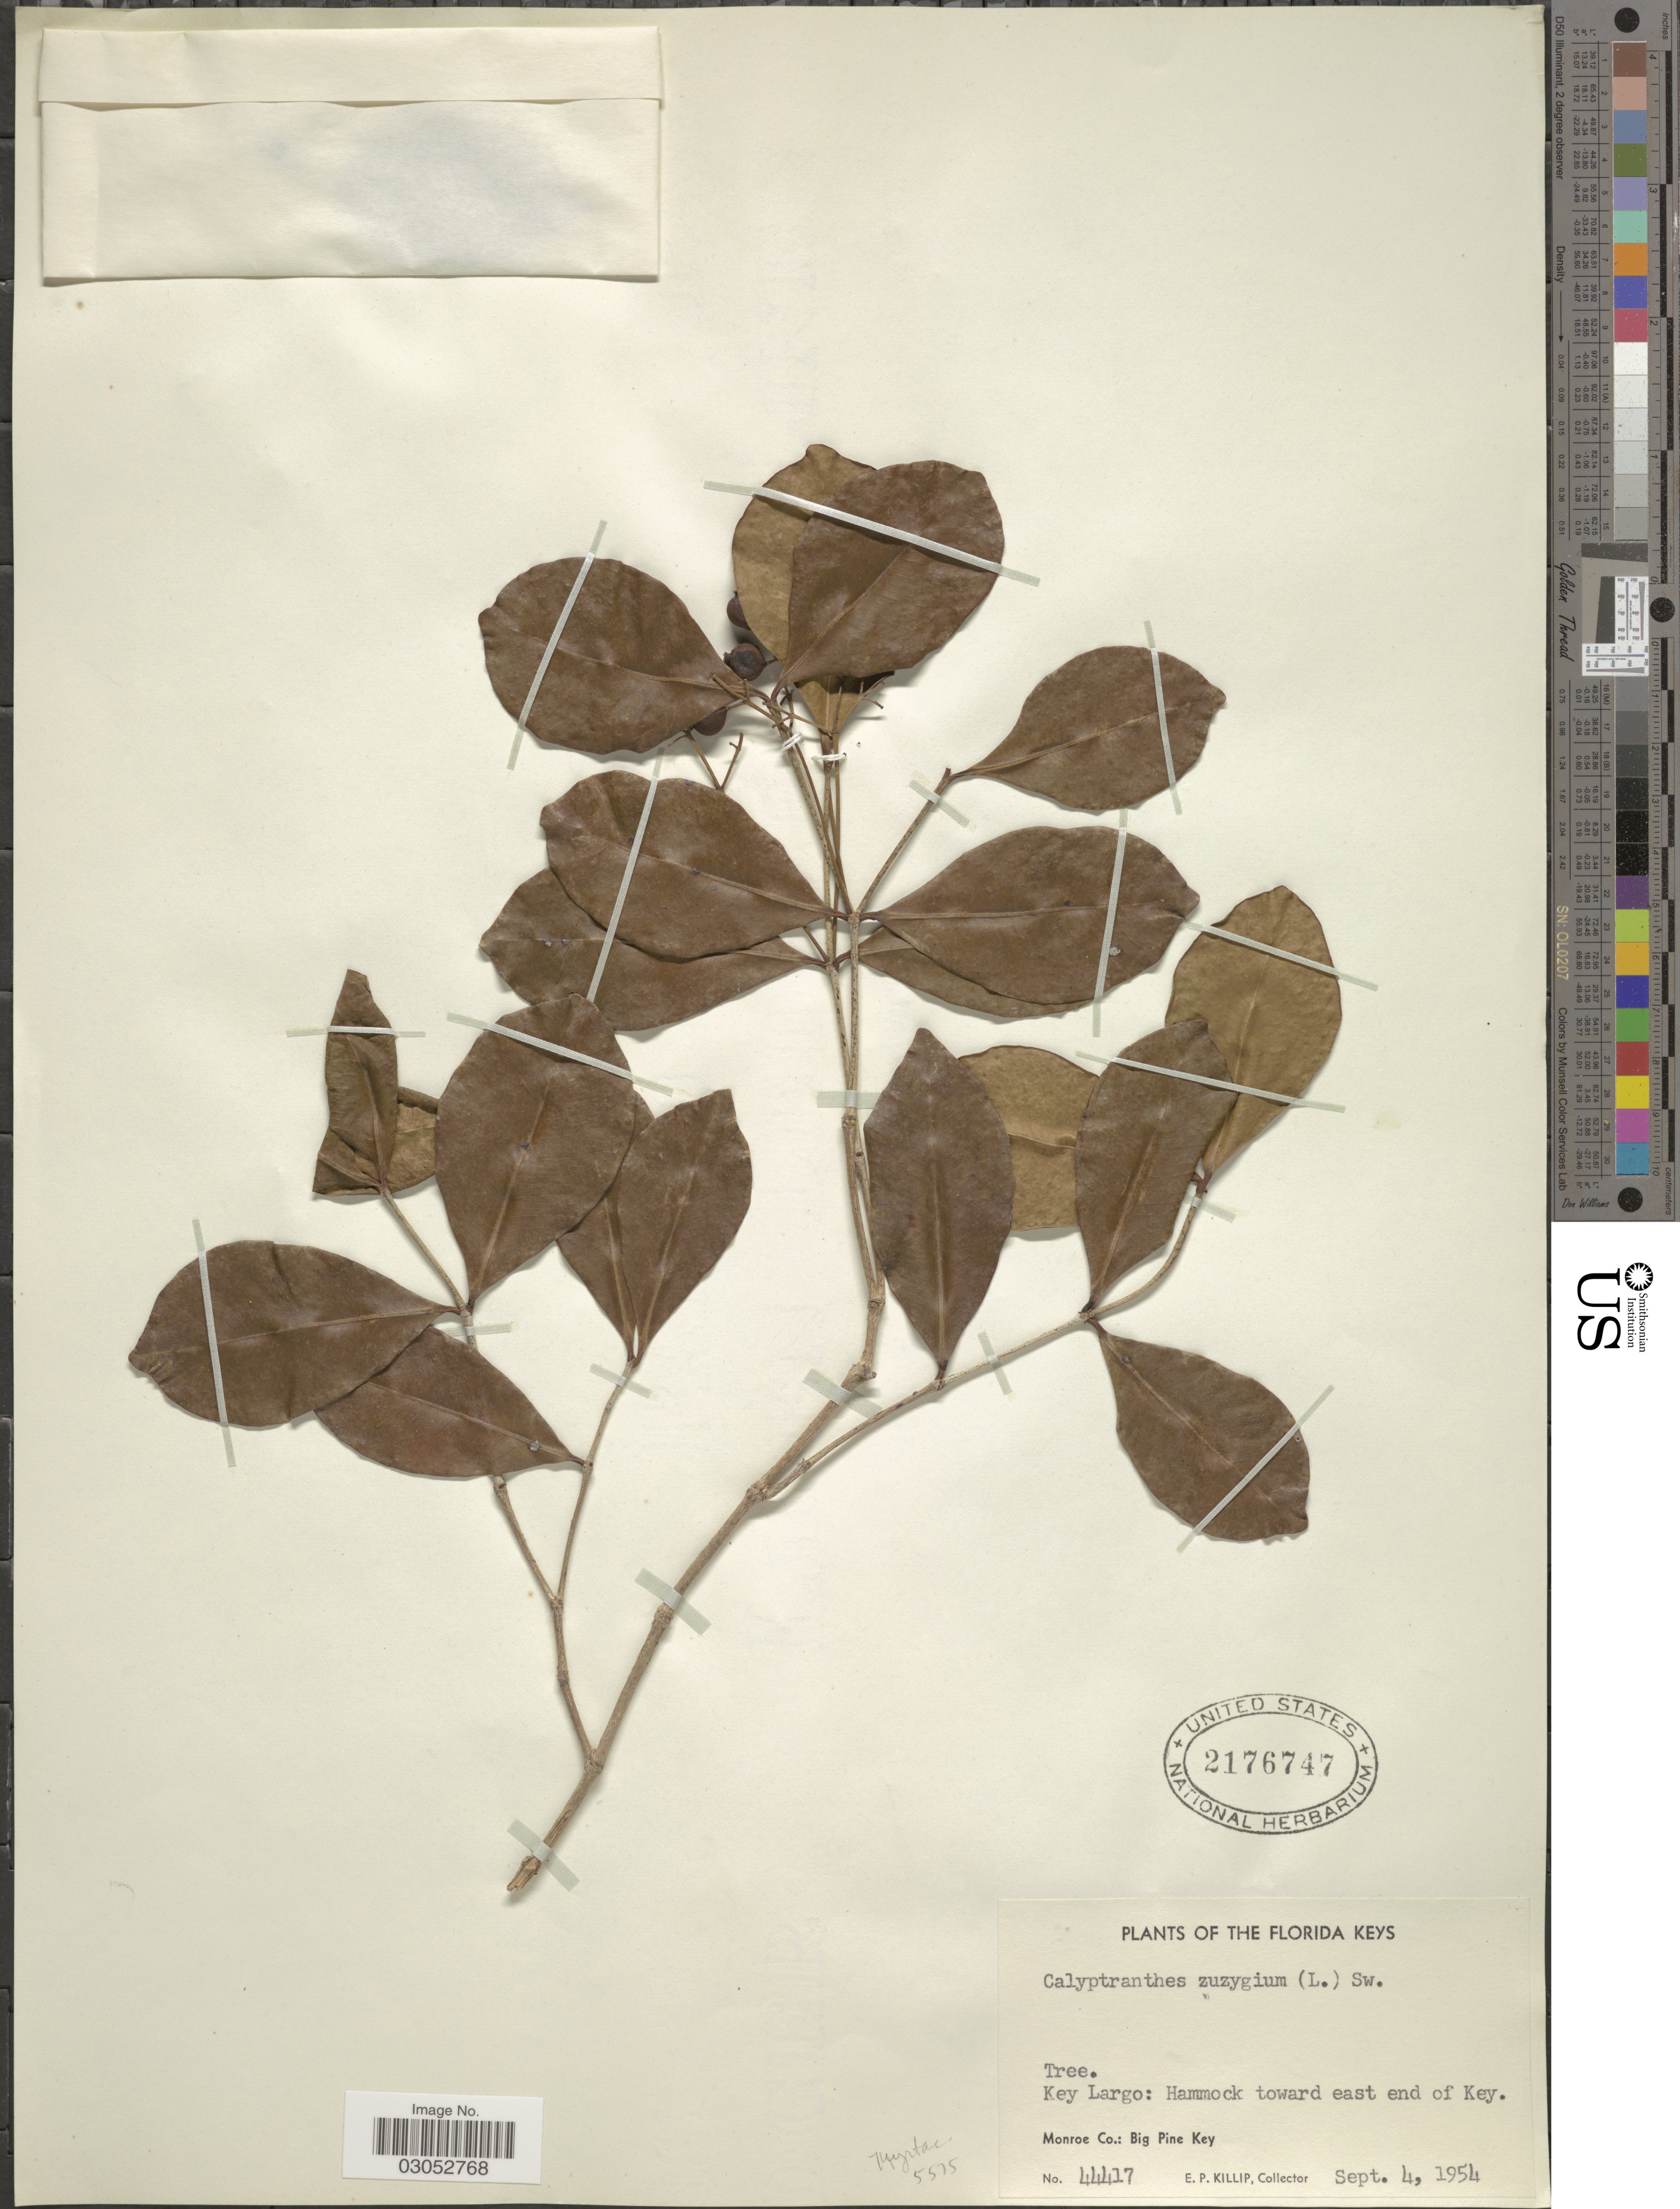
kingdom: Plantae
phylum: Tracheophyta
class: Magnoliopsida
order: Myrtales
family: Myrtaceae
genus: Myrcia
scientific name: Myrcia zuzygium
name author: (L.) A.R. Lourenço & E. Lucas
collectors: E. P. Killip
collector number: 44417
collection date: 1954-09-04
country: United States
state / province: Florida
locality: The Florida Keys. Key Largo: Hammock toward east end of Key. Monroe Co.: Big Pine Key.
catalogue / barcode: US 2176747